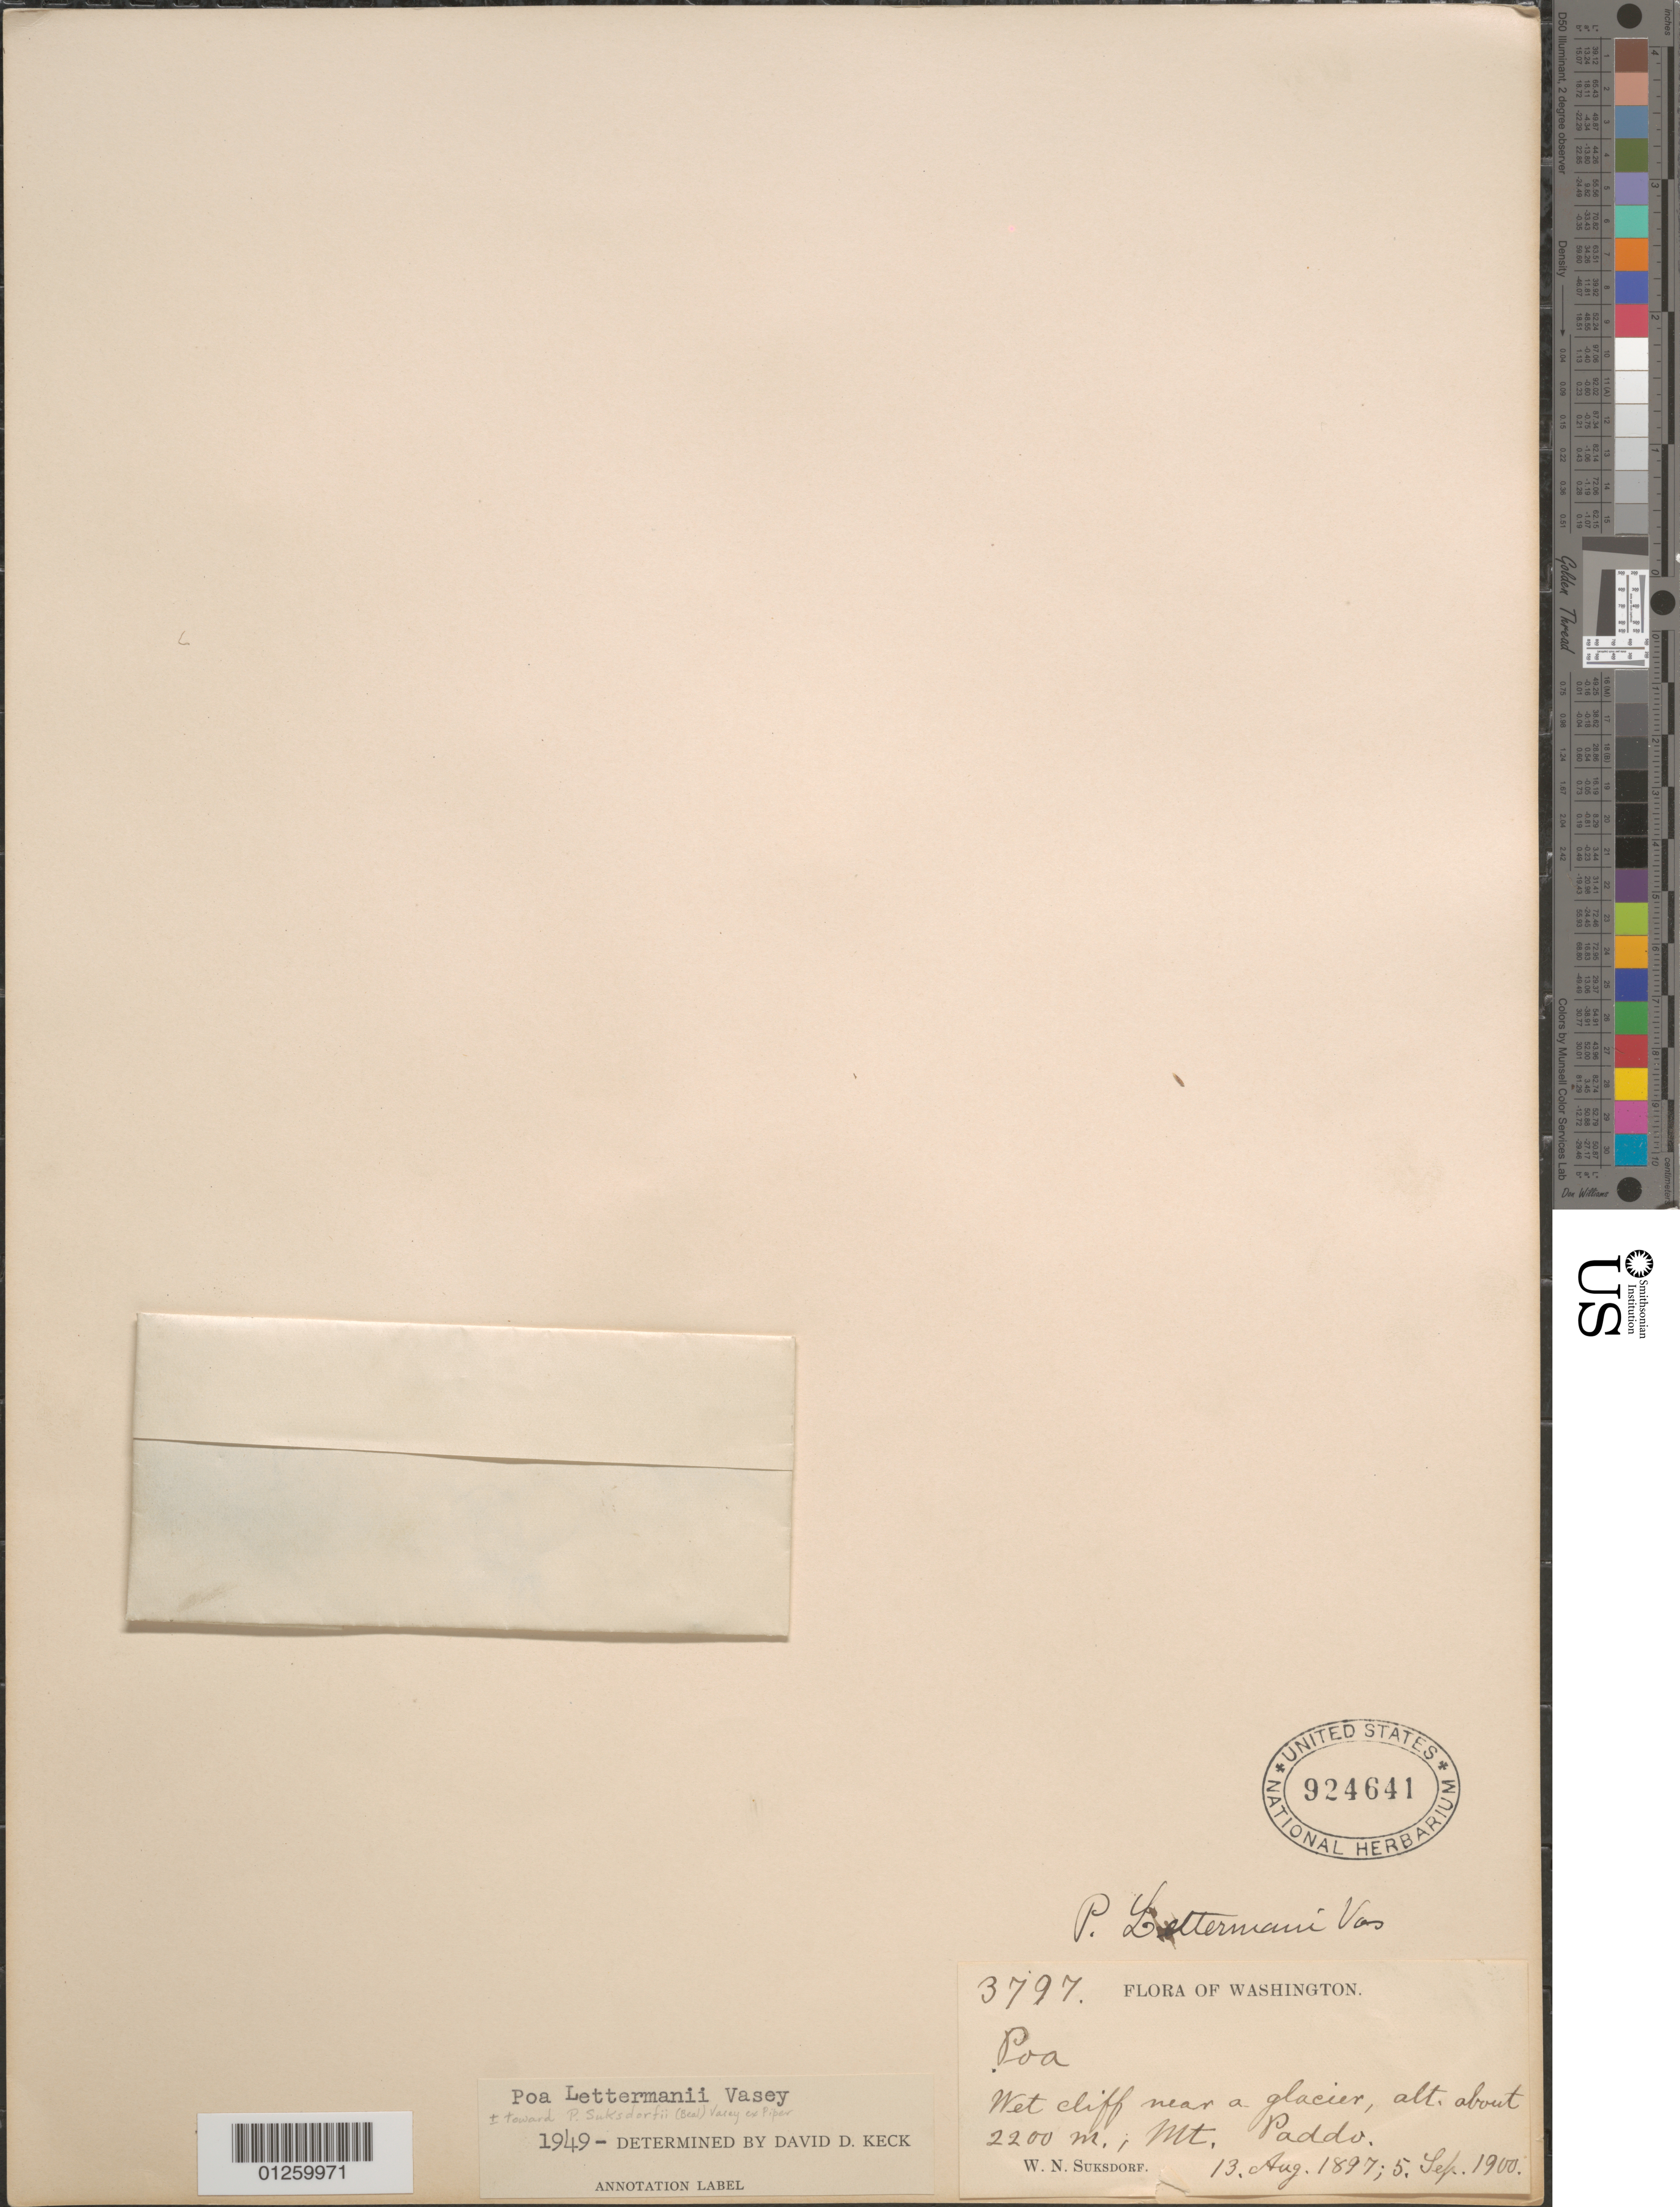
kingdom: Plantae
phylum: Tracheophyta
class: Liliopsida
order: Poales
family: Poaceae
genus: Poa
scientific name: Poa lettermanii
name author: Vasey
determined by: Soreng, Robert J., Research Associate (BOT), Smithsonian Institution - National Museum of Natural History (UNITED STATES)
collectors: W. N. Suksdorf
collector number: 3797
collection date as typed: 13. Aug. 1897; 5. Sep. 1900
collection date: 1897-08-13/1900-09-05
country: United States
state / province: Washington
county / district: Skamania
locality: Mt. Paddo. Wet cliff near a glacier.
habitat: Wet cliff near a glacier.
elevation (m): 2200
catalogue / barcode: US 924641